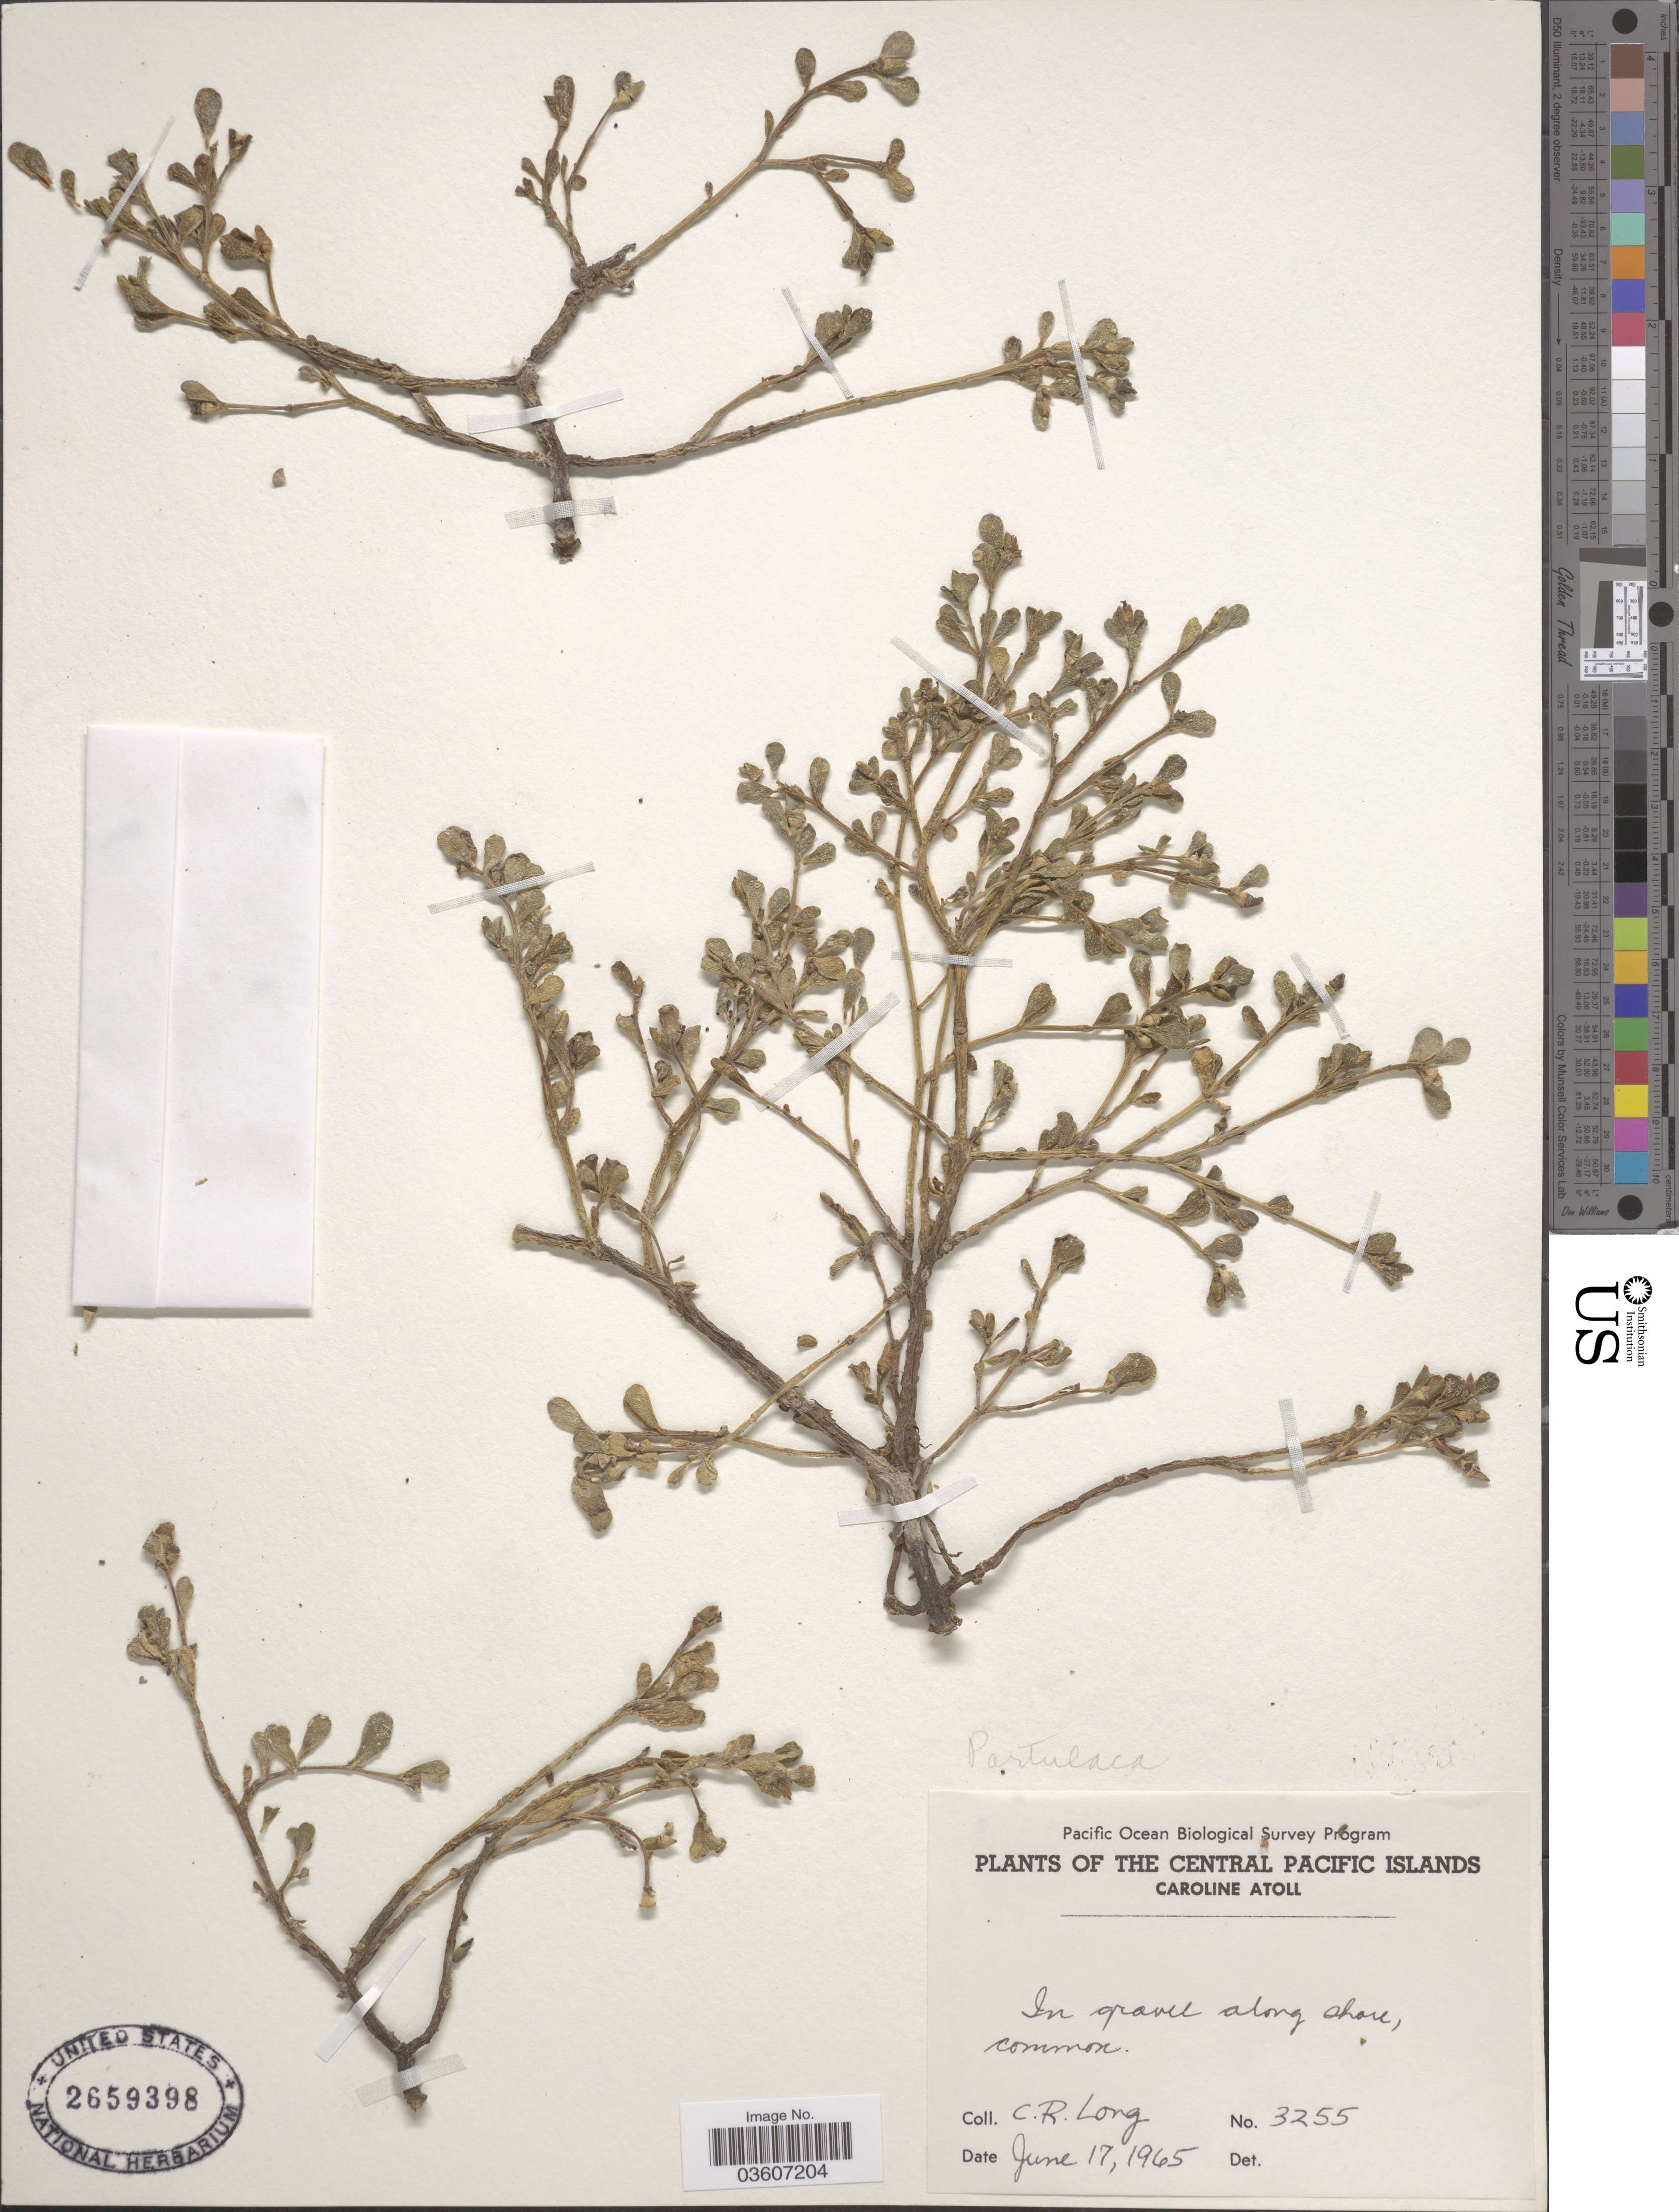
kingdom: Plantae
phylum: Tracheophyta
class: Magnoliopsida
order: Caryophyllales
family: Portulacaceae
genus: Portulaca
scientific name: Portulaca sp.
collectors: C. R. Long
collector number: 3255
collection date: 1965-06-17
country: Kiribati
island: Caroline Atoll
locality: The Central Pacific Islands. Caroline Atoll.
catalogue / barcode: US 2659398